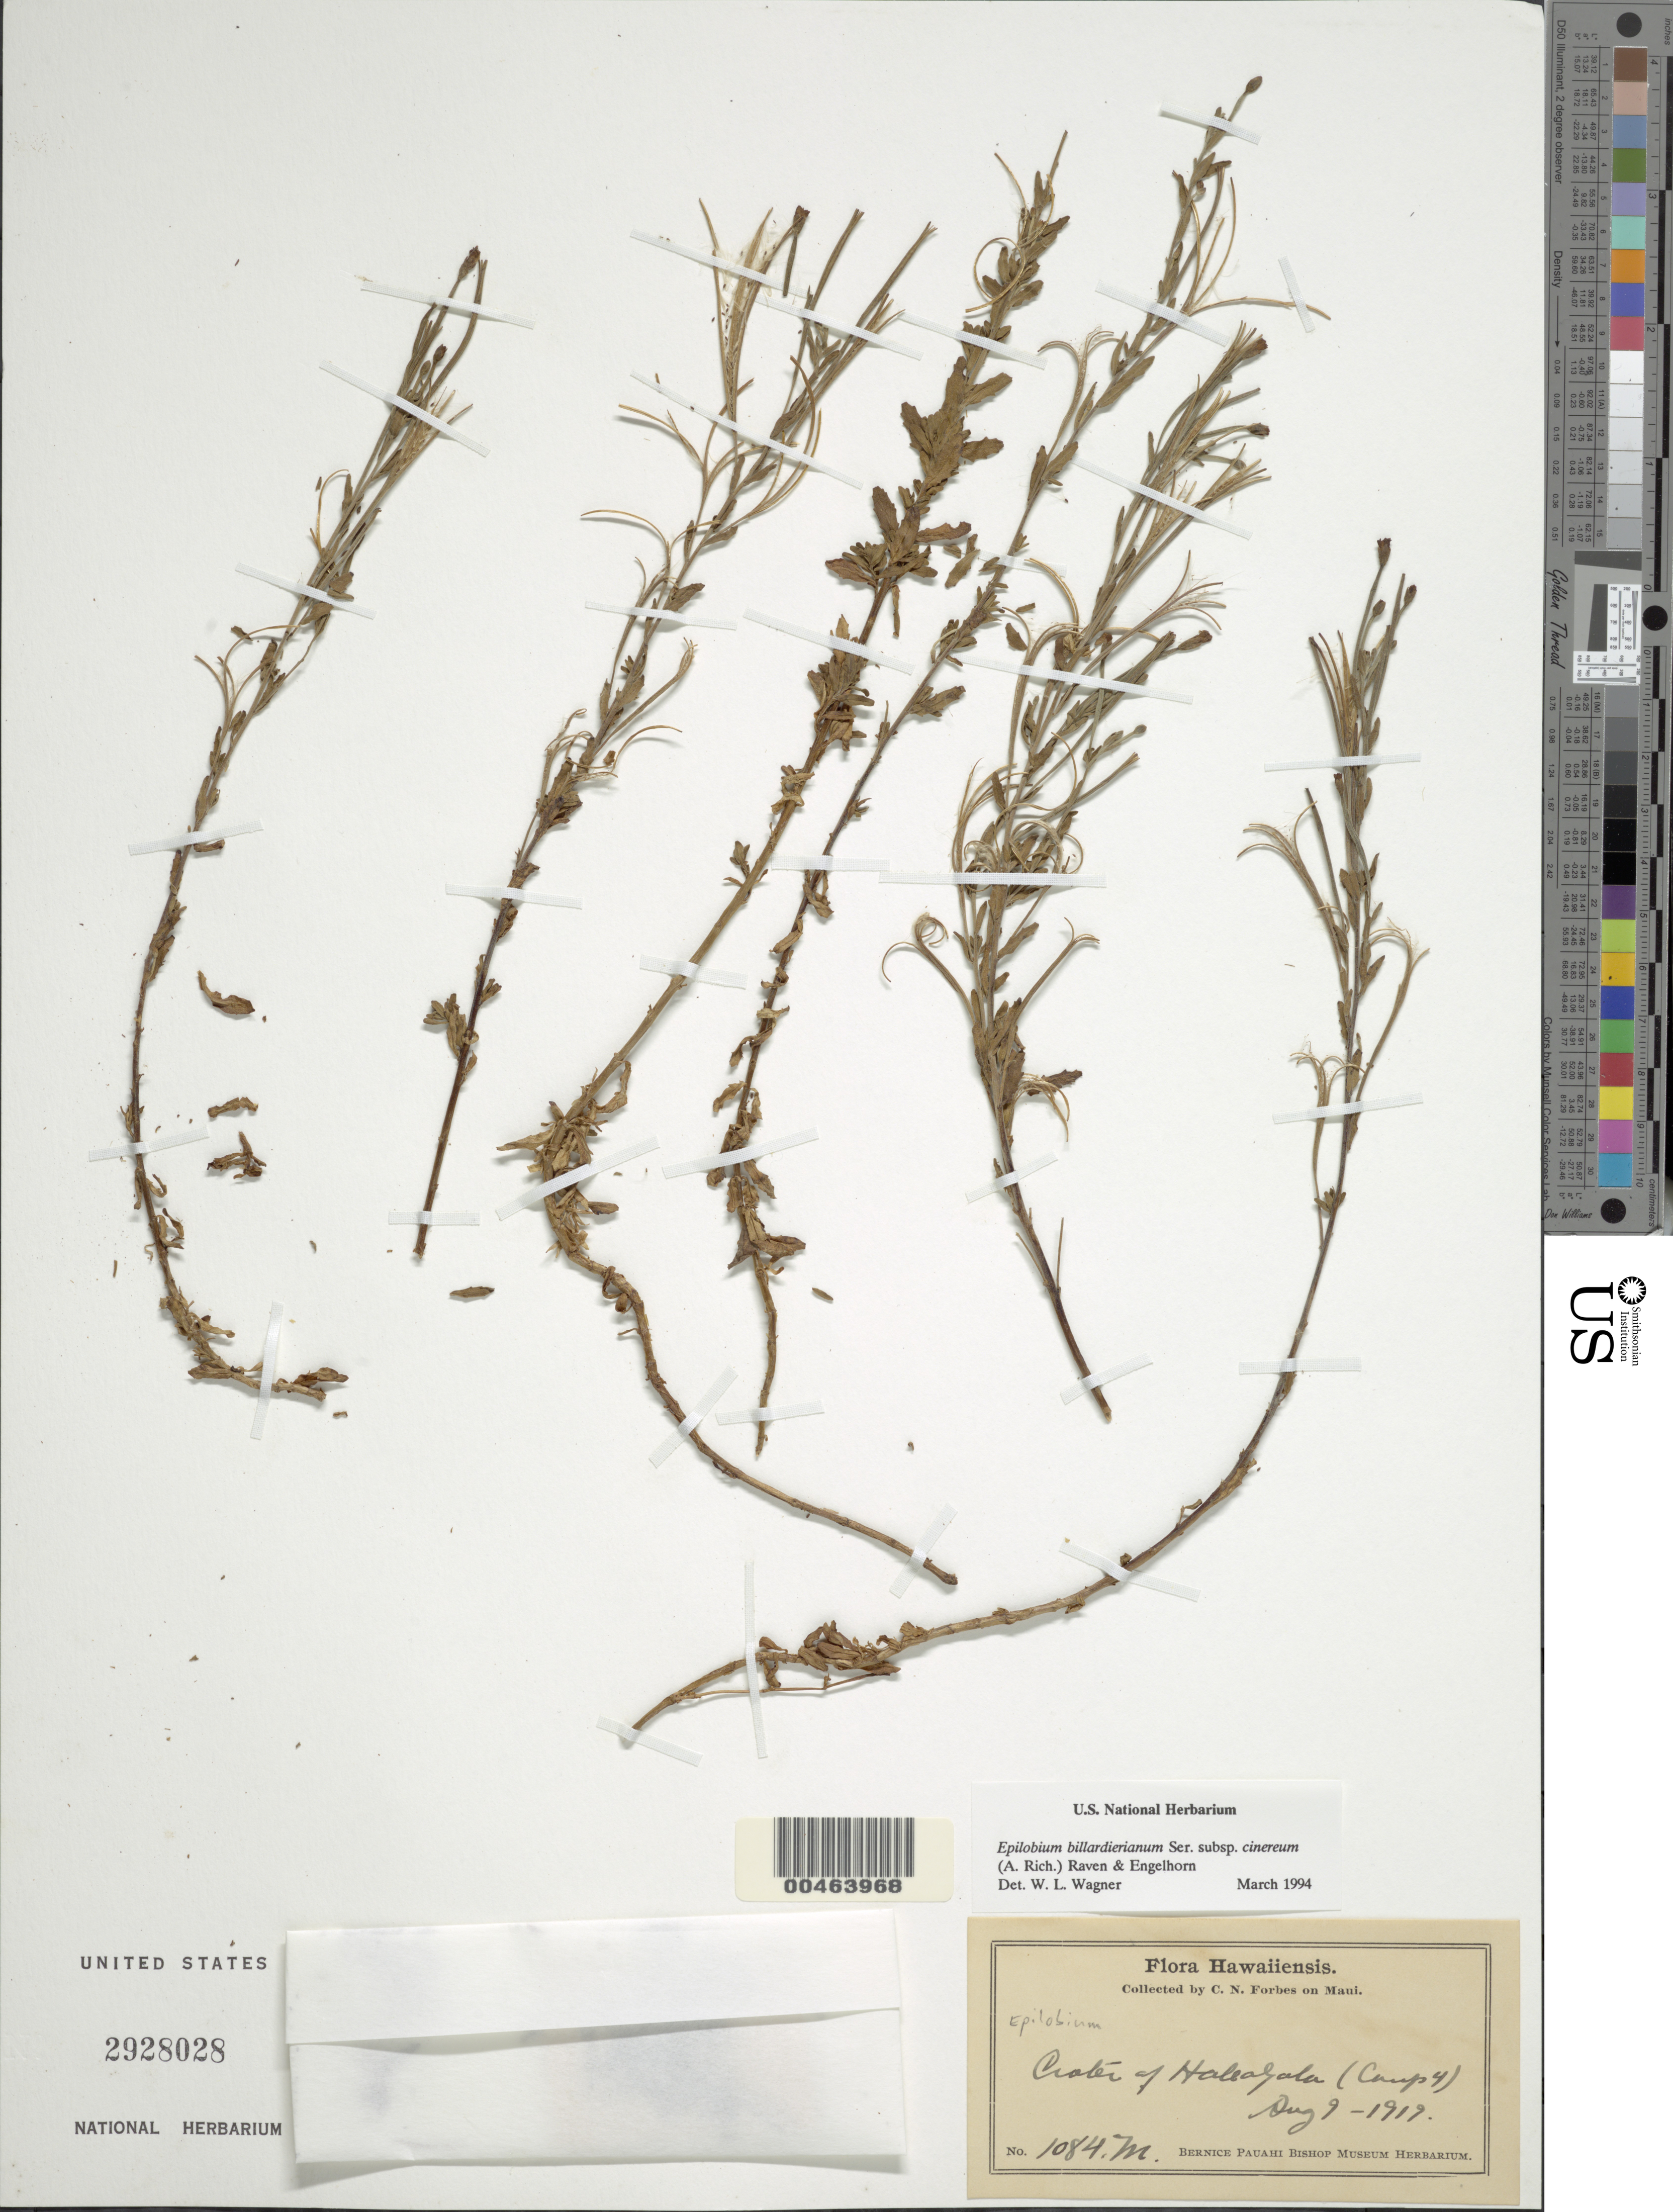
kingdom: Plantae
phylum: Tracheophyta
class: Magnoliopsida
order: Myrtales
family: Onagraceae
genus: Epilobium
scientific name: Epilobium billardiereanum subsp. cinereum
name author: (A. Rich.) P.H. Raven & Engelhorn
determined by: Wagner, W. L., (BOT), Smithsonian Institution - National Museum of Natural History (UNITED STATES)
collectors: C. N. Forbes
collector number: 1084.M.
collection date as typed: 9 Aug 1919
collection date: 1919-08-09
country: United States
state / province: Hawaii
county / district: Maui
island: Maui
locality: Crater of Haleakala (Camp 4)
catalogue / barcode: US 2928028